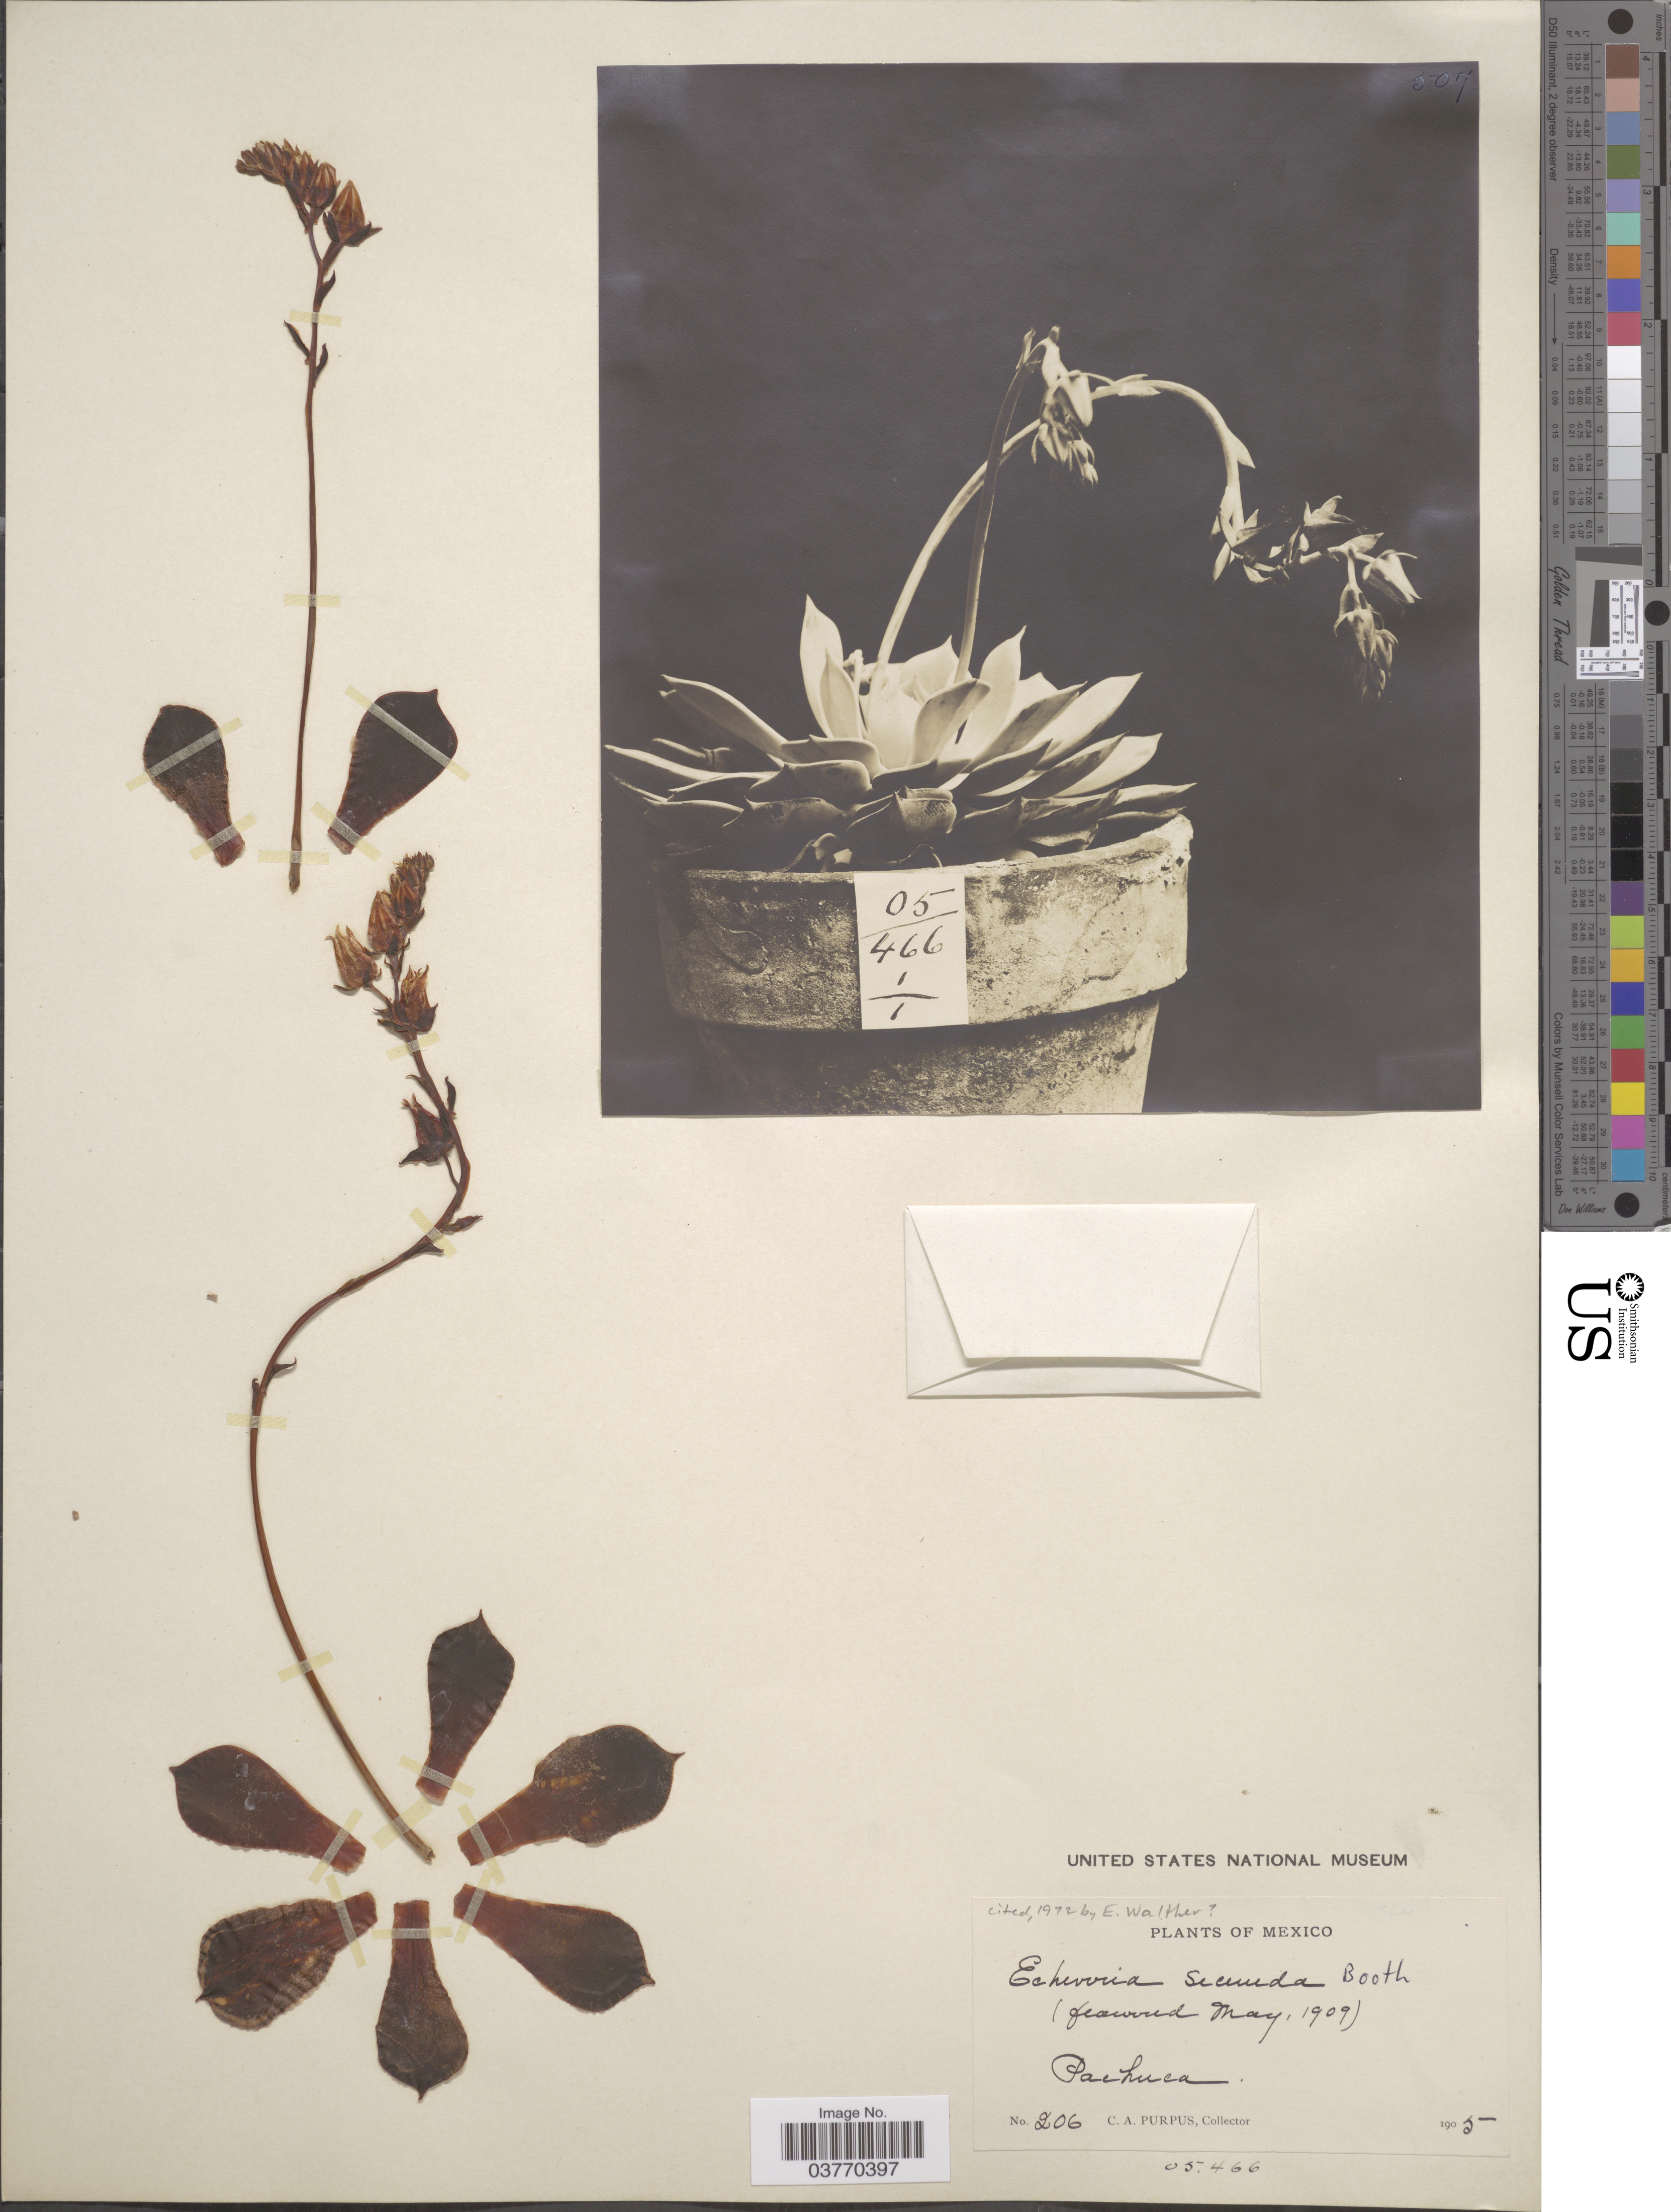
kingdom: Plantae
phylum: Tracheophyta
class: Magnoliopsida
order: Saxifragales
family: Crassulaceae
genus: Echeveria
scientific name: Echeveria secunda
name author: Booth ex Lindl.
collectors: C. A. Purpus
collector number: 206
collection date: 1905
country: Mexico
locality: Pachuca.